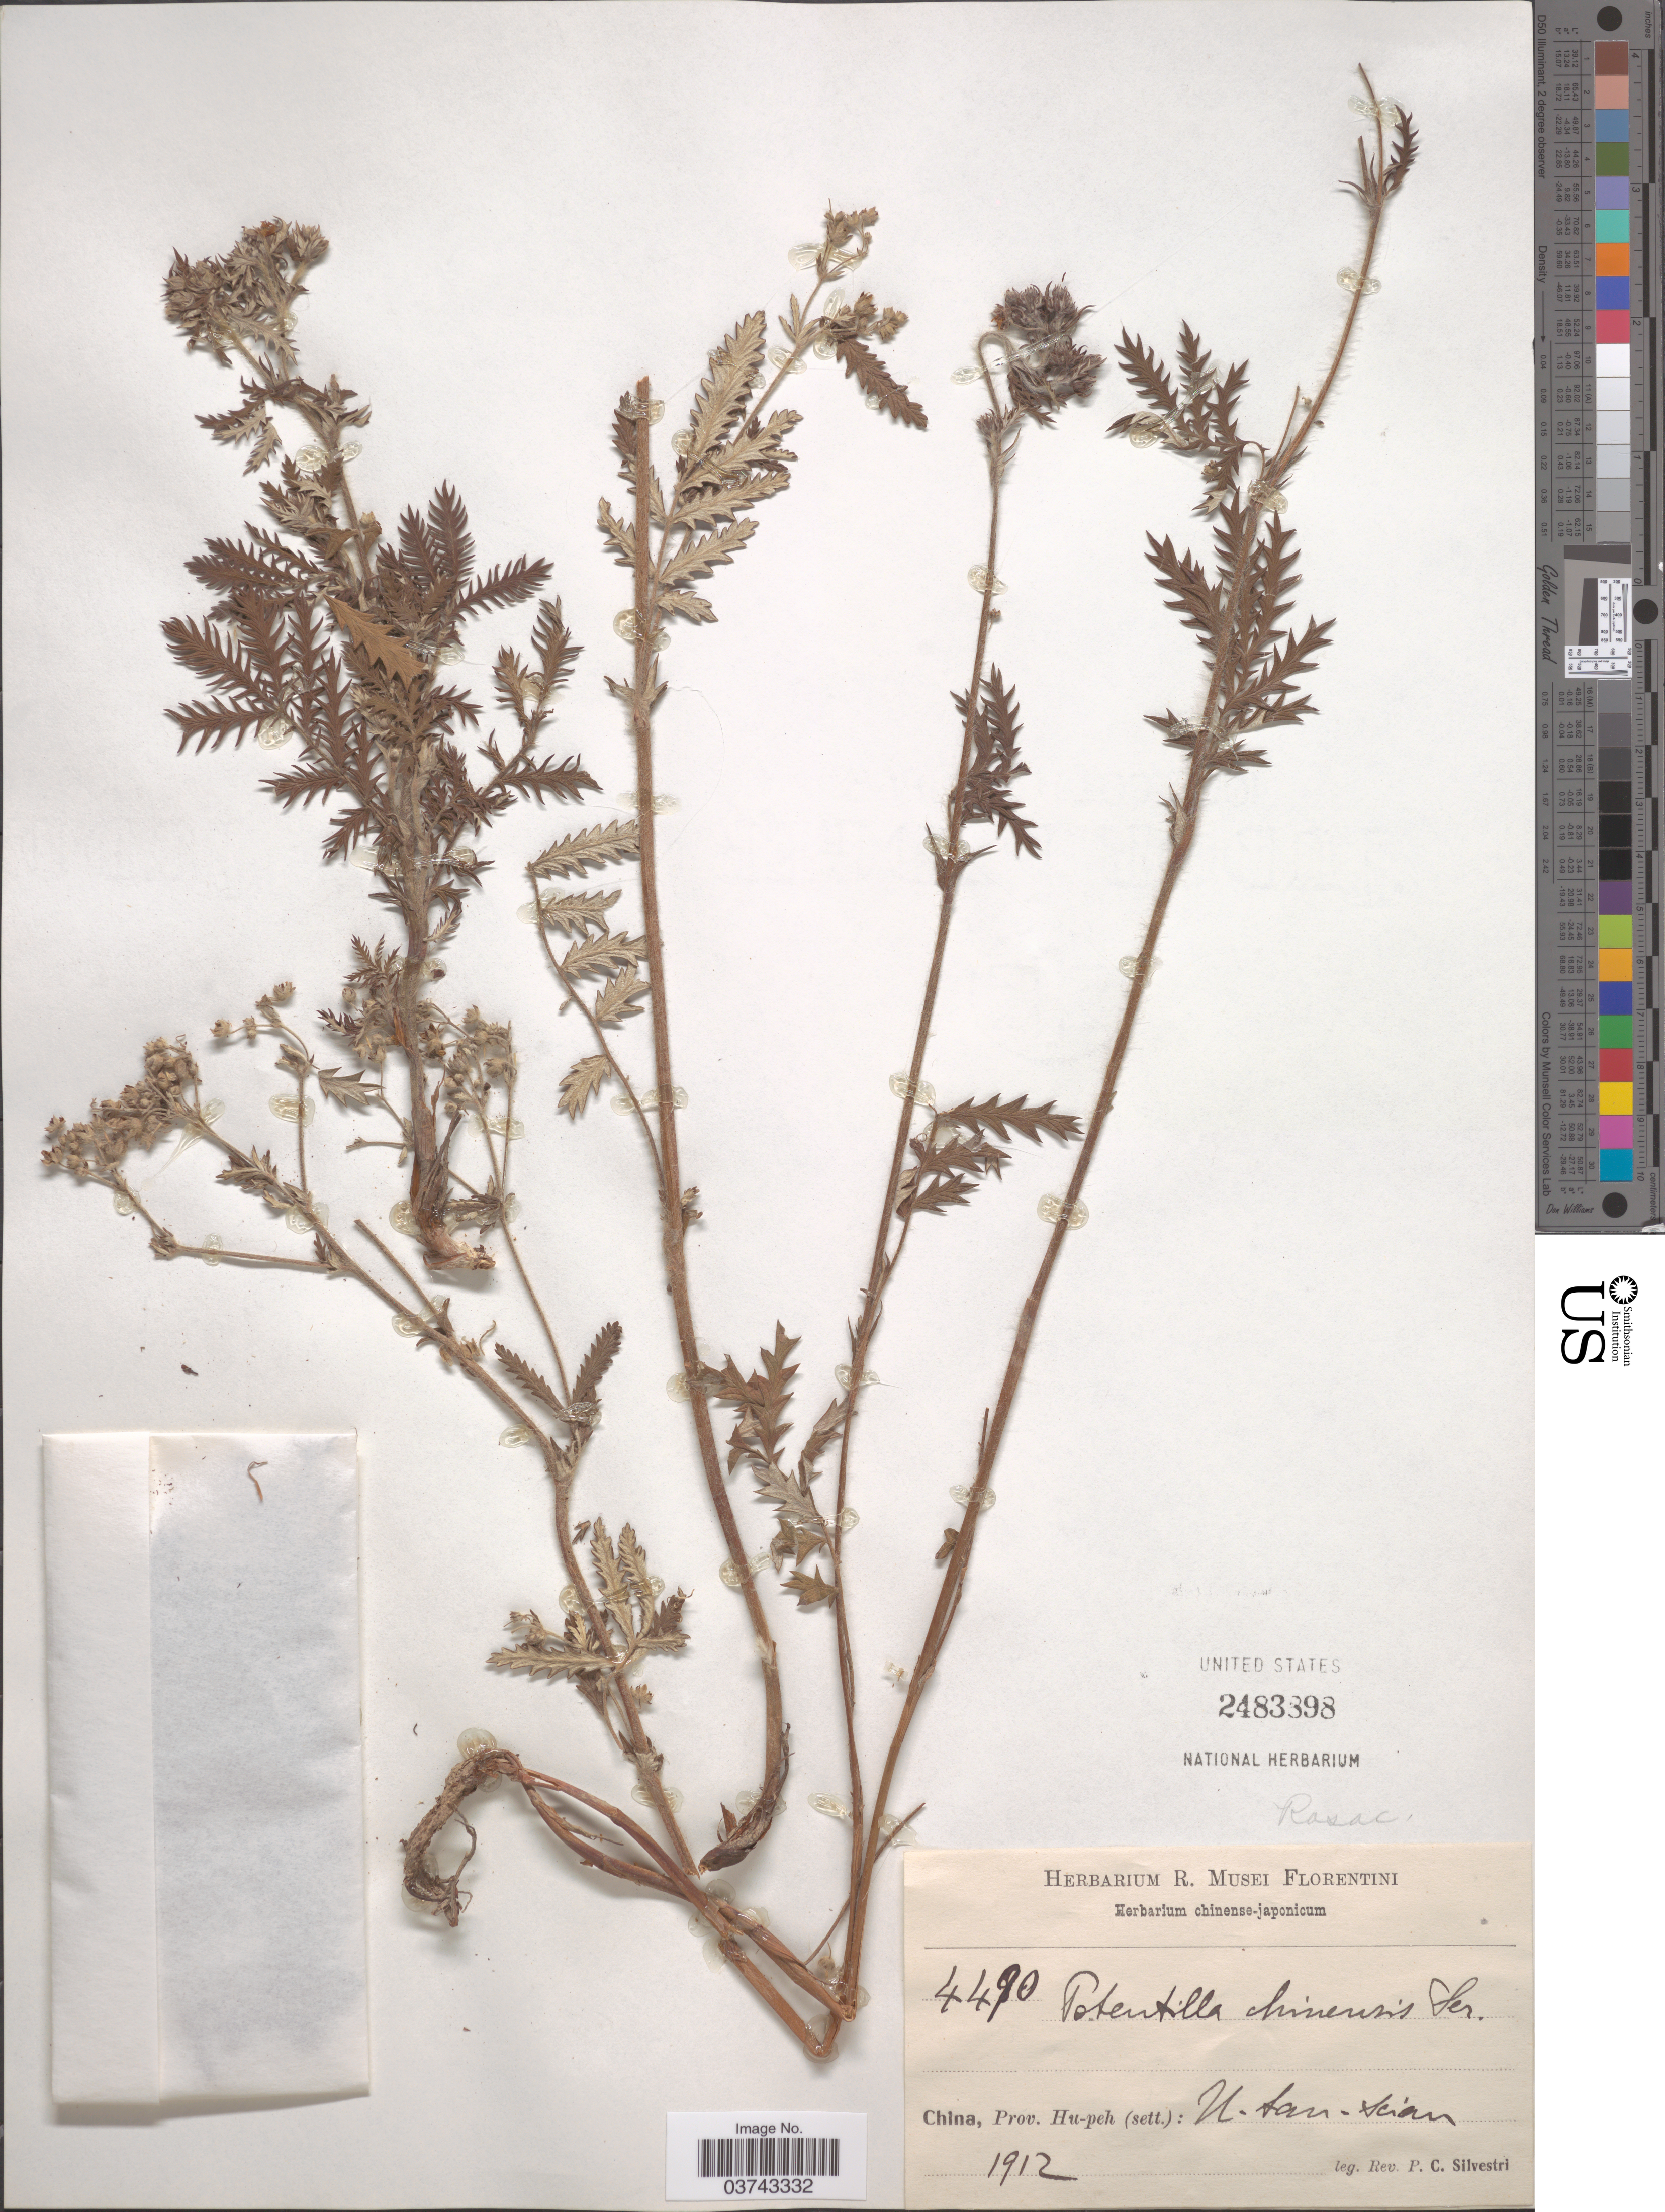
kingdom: Plantae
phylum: Tracheophyta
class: Magnoliopsida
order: Rosales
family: Rosaceae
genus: Potentilla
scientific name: Potentilla chinensis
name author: Ser.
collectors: P. Silvestri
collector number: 4490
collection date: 1912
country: China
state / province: Hubei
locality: Prov. Hu-peh (sett.): U-tan-scian [interpreted].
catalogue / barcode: US 2483898